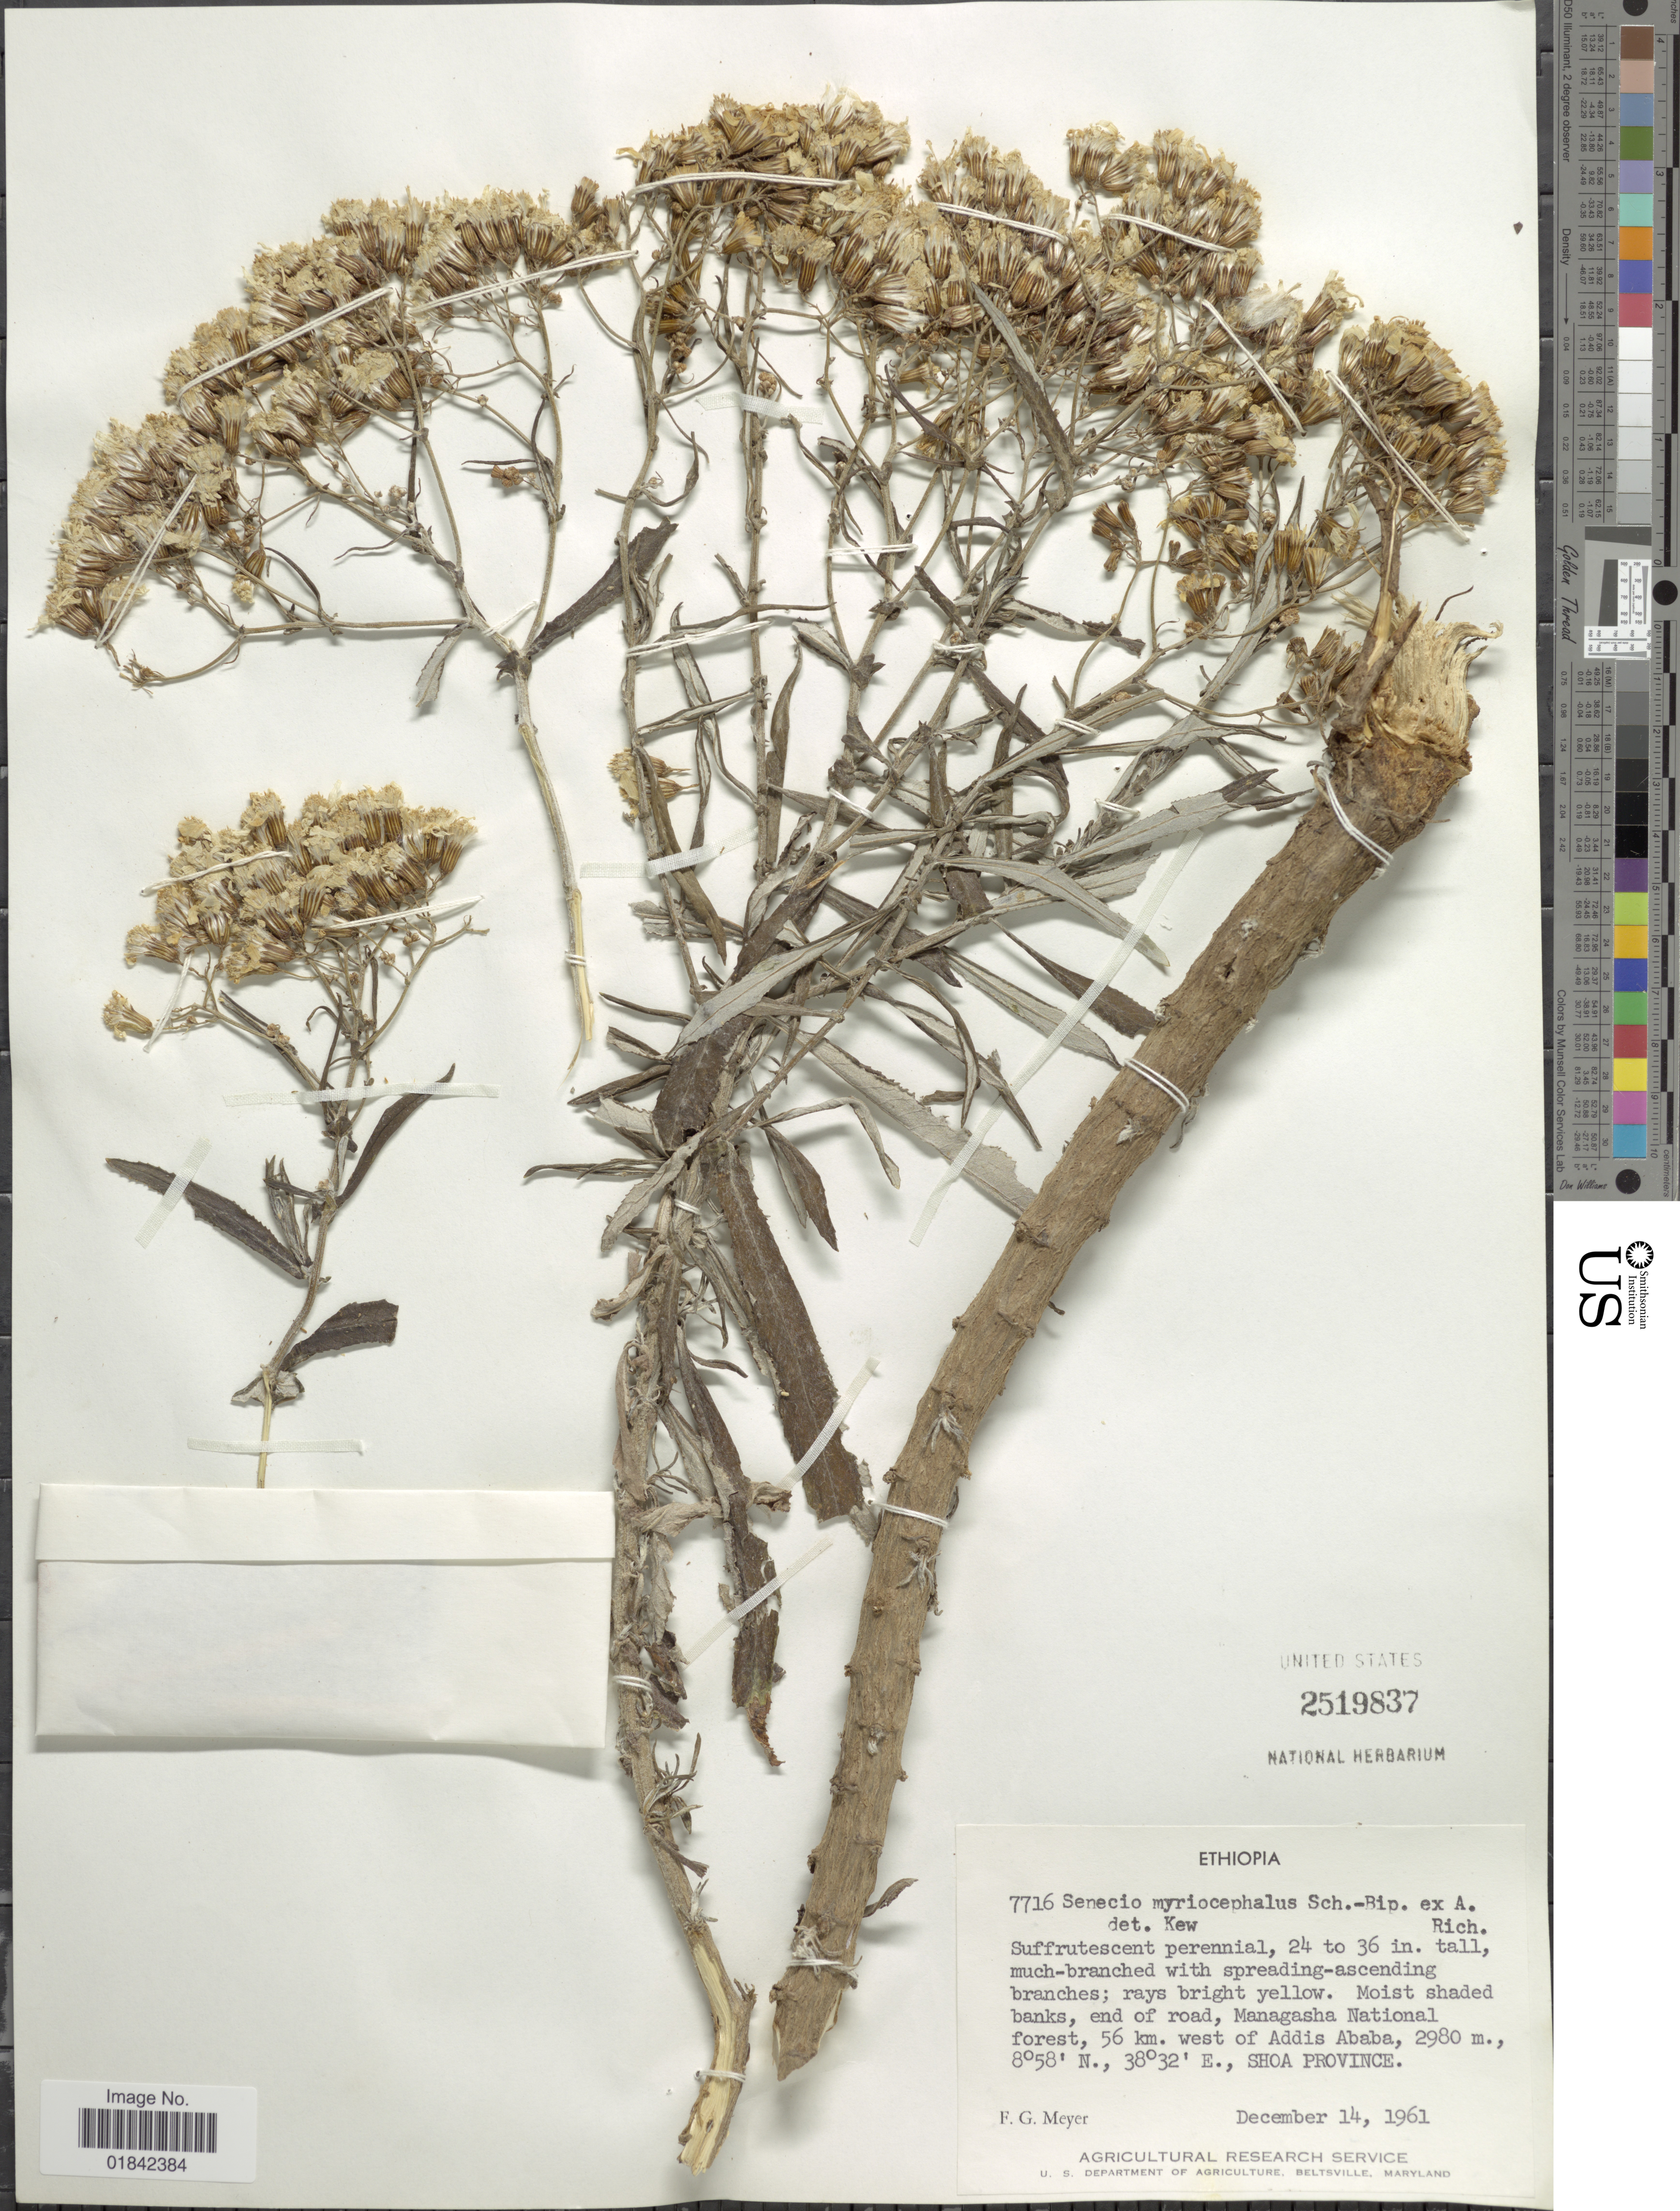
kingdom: Plantae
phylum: Tracheophyta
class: Magnoliopsida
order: Asterales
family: Asteraceae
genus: Senecio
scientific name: Senecio myriocephalus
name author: Sch. Bip. ex A. Rich.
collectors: F. G. Meyer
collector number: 7716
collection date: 1961-12-14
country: Ethiopia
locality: End of road, Managasha National forest, 56 km. west of Addis Ababa, Shoa Province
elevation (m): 2980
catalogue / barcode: US 2519837